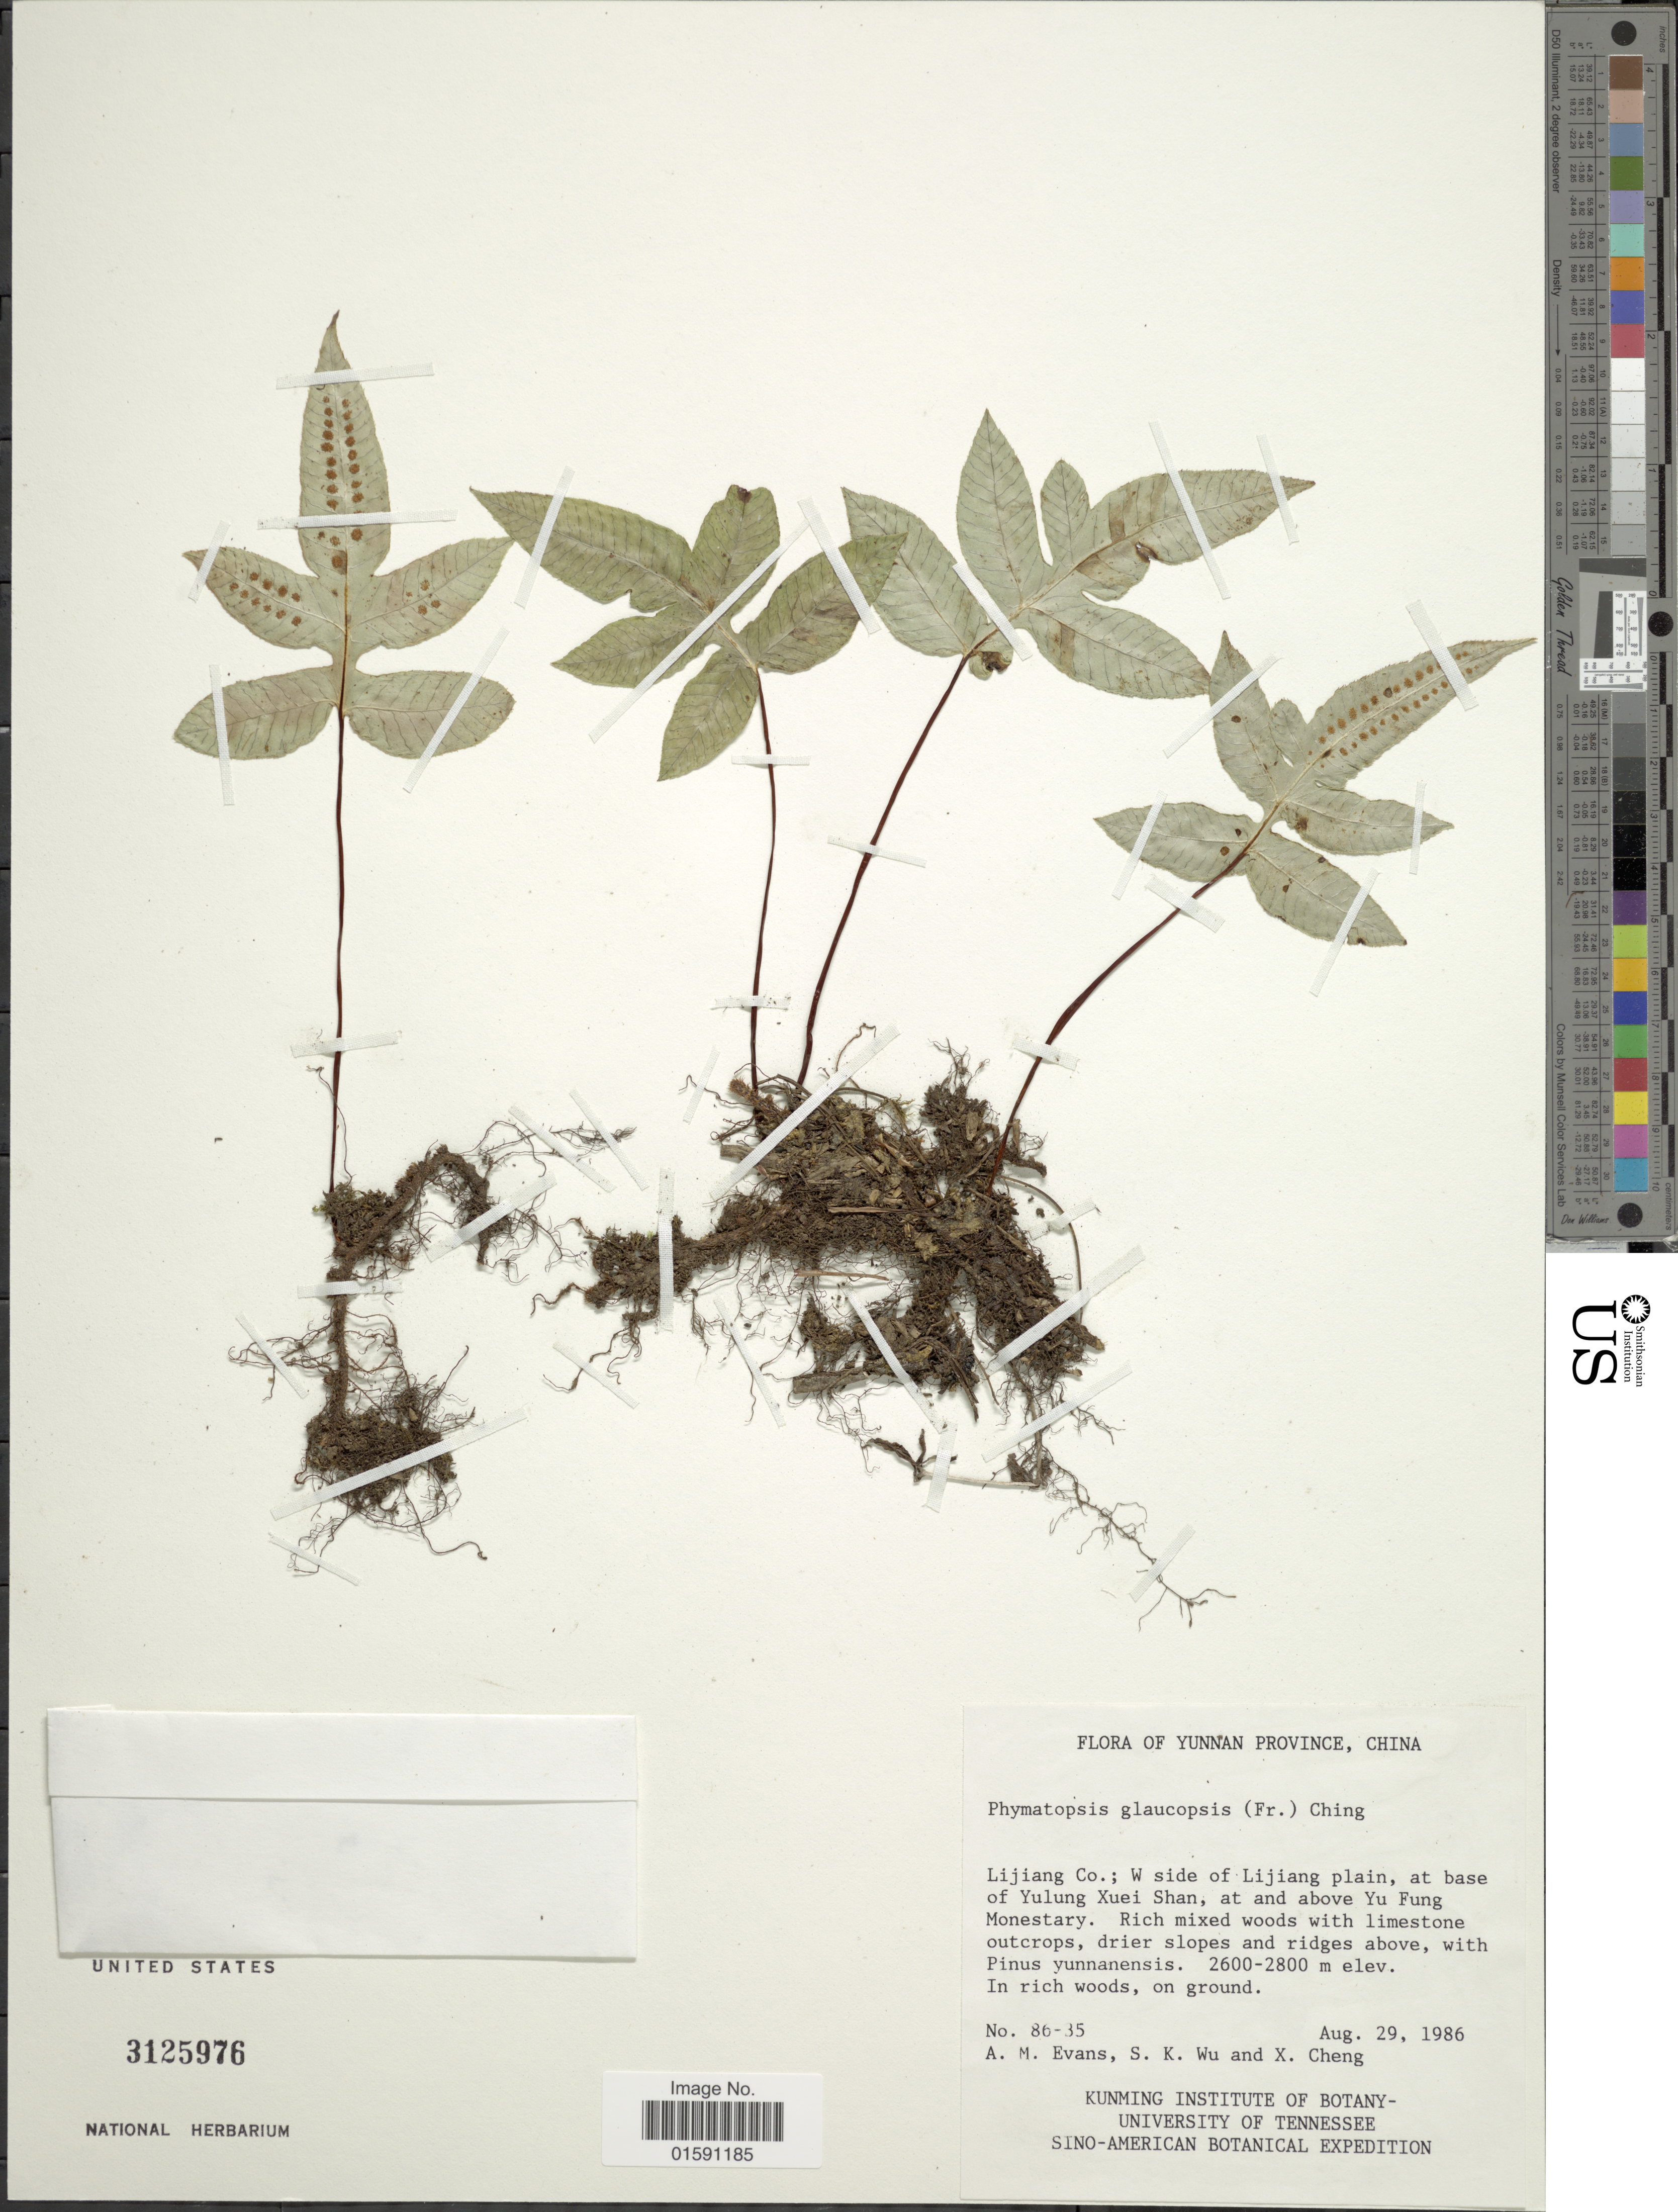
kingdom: Plantae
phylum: Tracheophyta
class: Polypodiopsida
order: Polypodiales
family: Polypodiaceae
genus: Selliguea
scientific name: Selliguea glaucopsis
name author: (Franch.) S. L. Yu et al.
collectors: A. M. Evans, S. K. Wu & X. Cheng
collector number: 86-35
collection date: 1986-08-29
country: China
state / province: Yunnan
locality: Lijiang Co.; W side of Lijiang plain, at base of Yulung Xuei Shan, at and above Yu Fung Monestary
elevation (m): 2600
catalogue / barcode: US 3125976